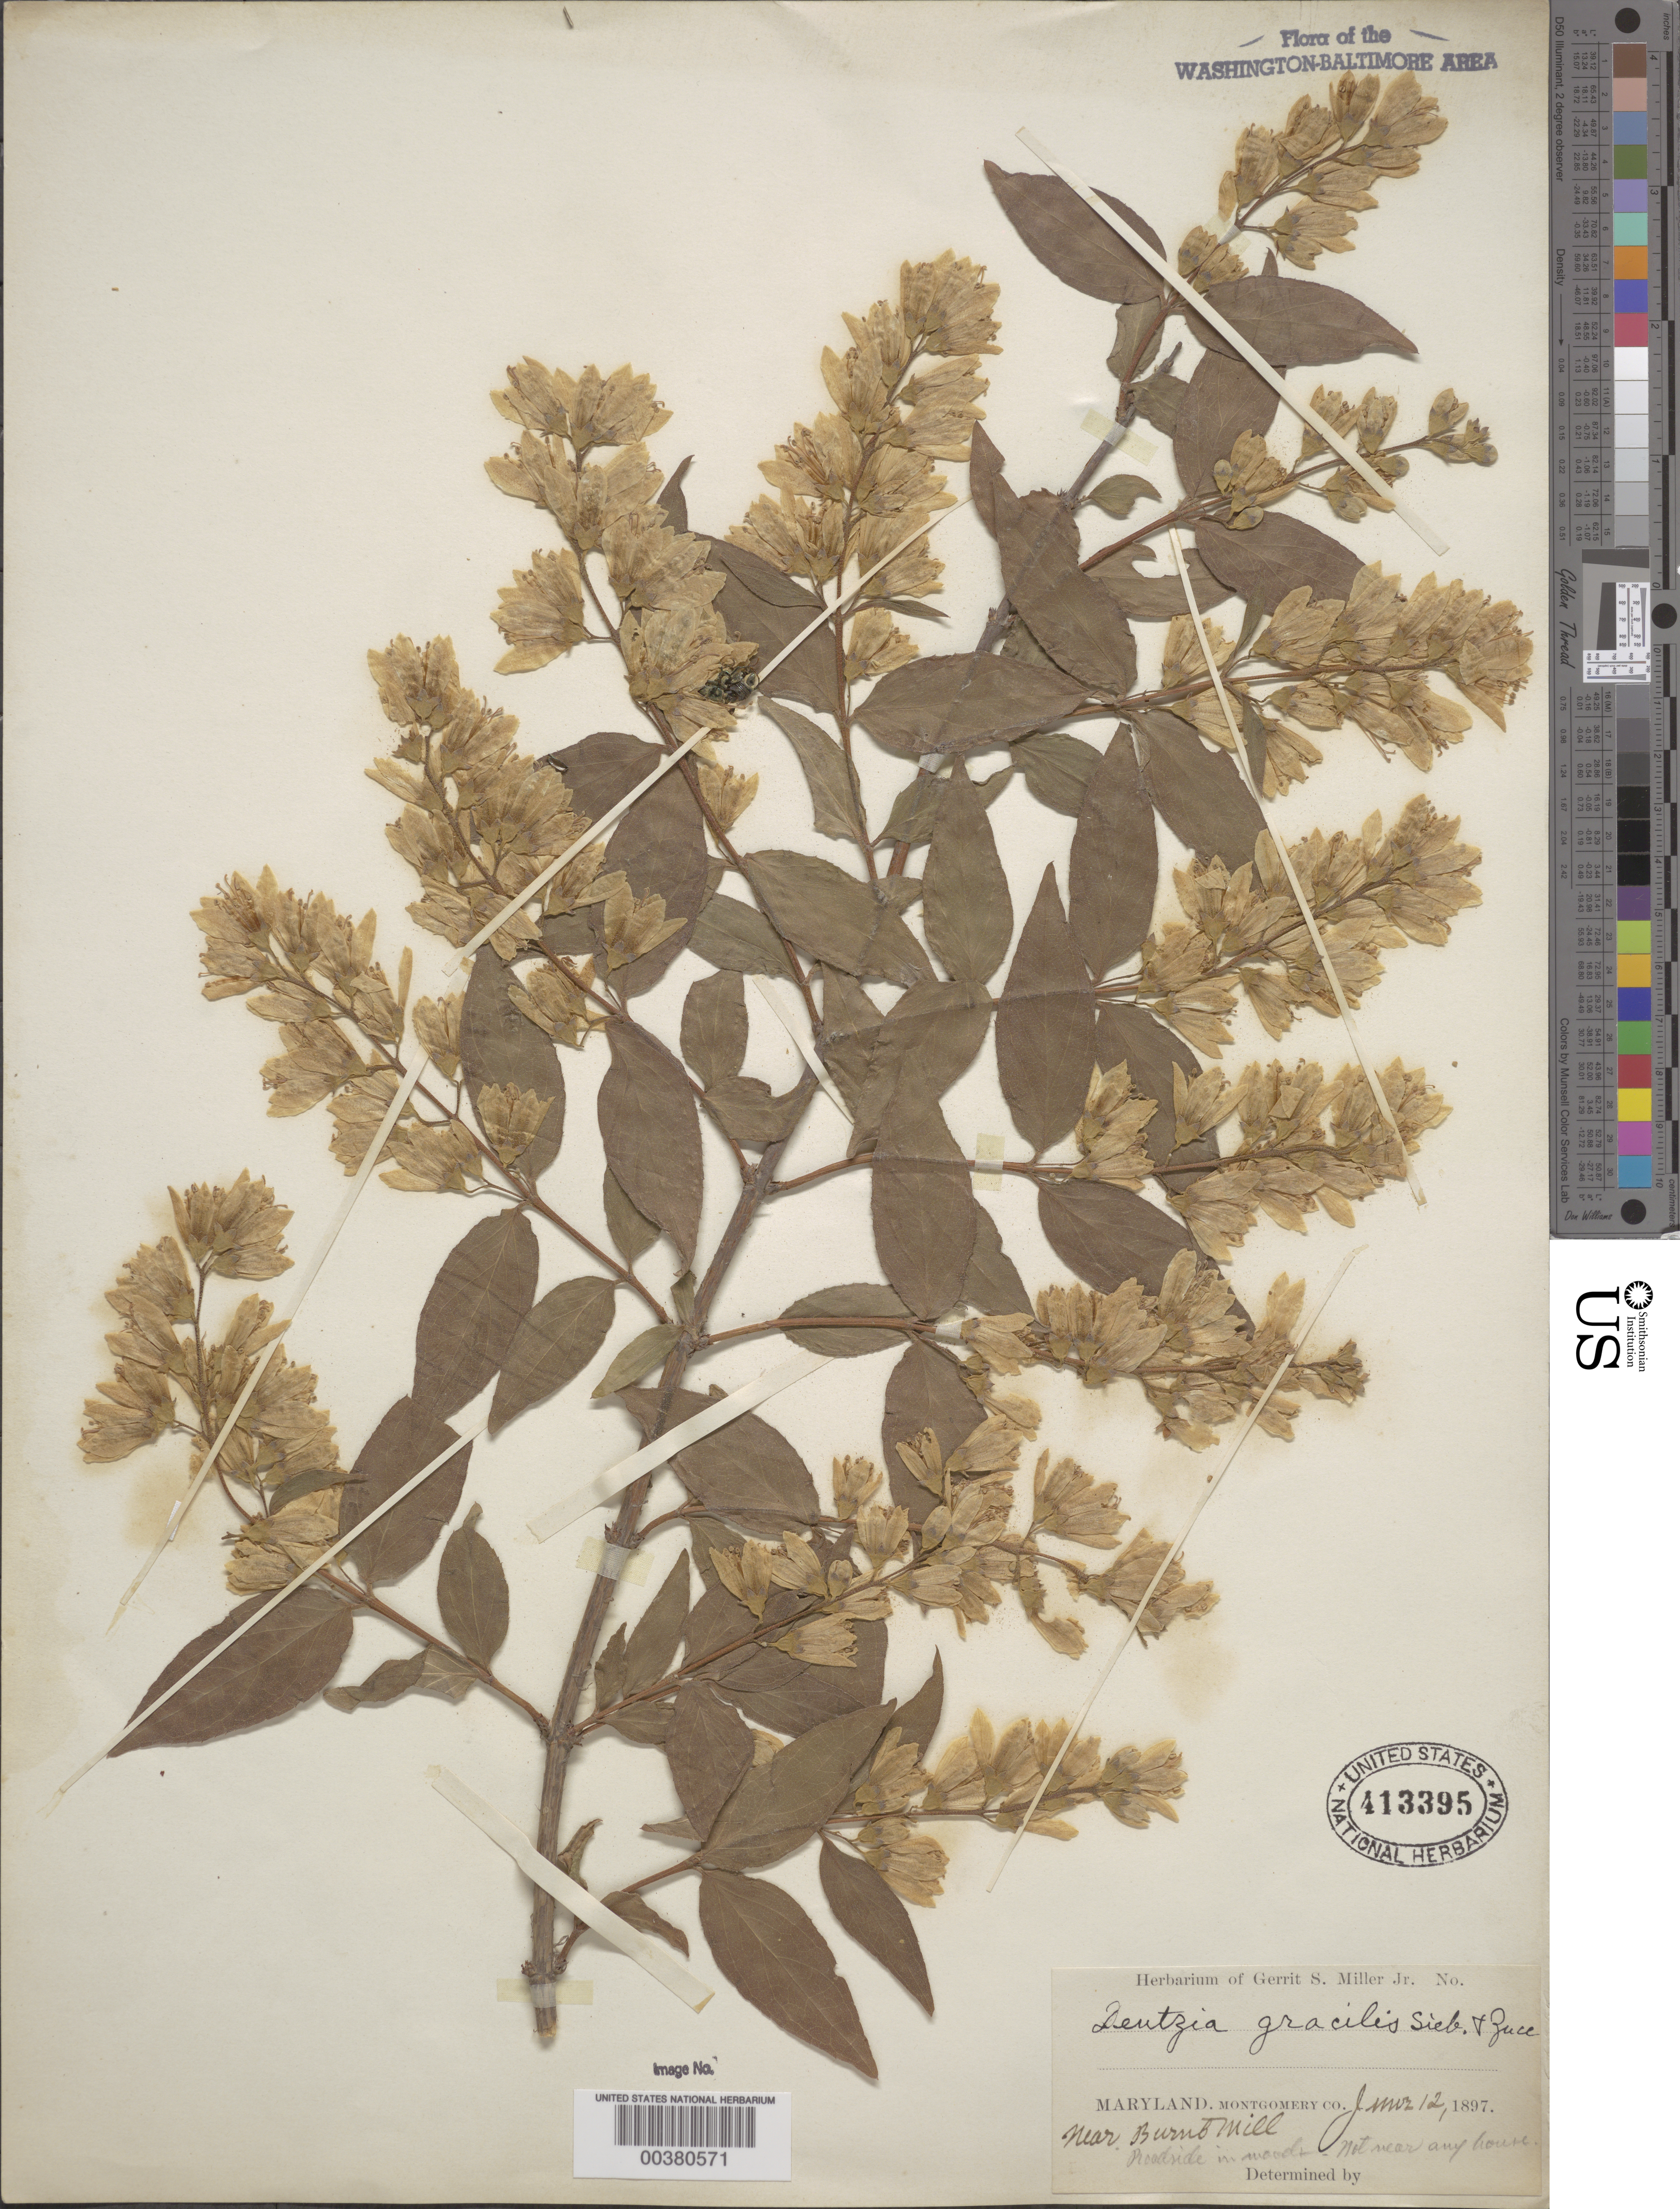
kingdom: Plantae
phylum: Tracheophyta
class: Magnoliopsida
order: Cornales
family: Hydrangeaceae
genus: Deutzia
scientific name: Deutzia gracilis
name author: Siebold & Zucc.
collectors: G. S. Miller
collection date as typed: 12 Jun 1897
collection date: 1897-06-12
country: United States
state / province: Maryland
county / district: Montgomery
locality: Burnt Mill vicinity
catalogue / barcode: US 413395